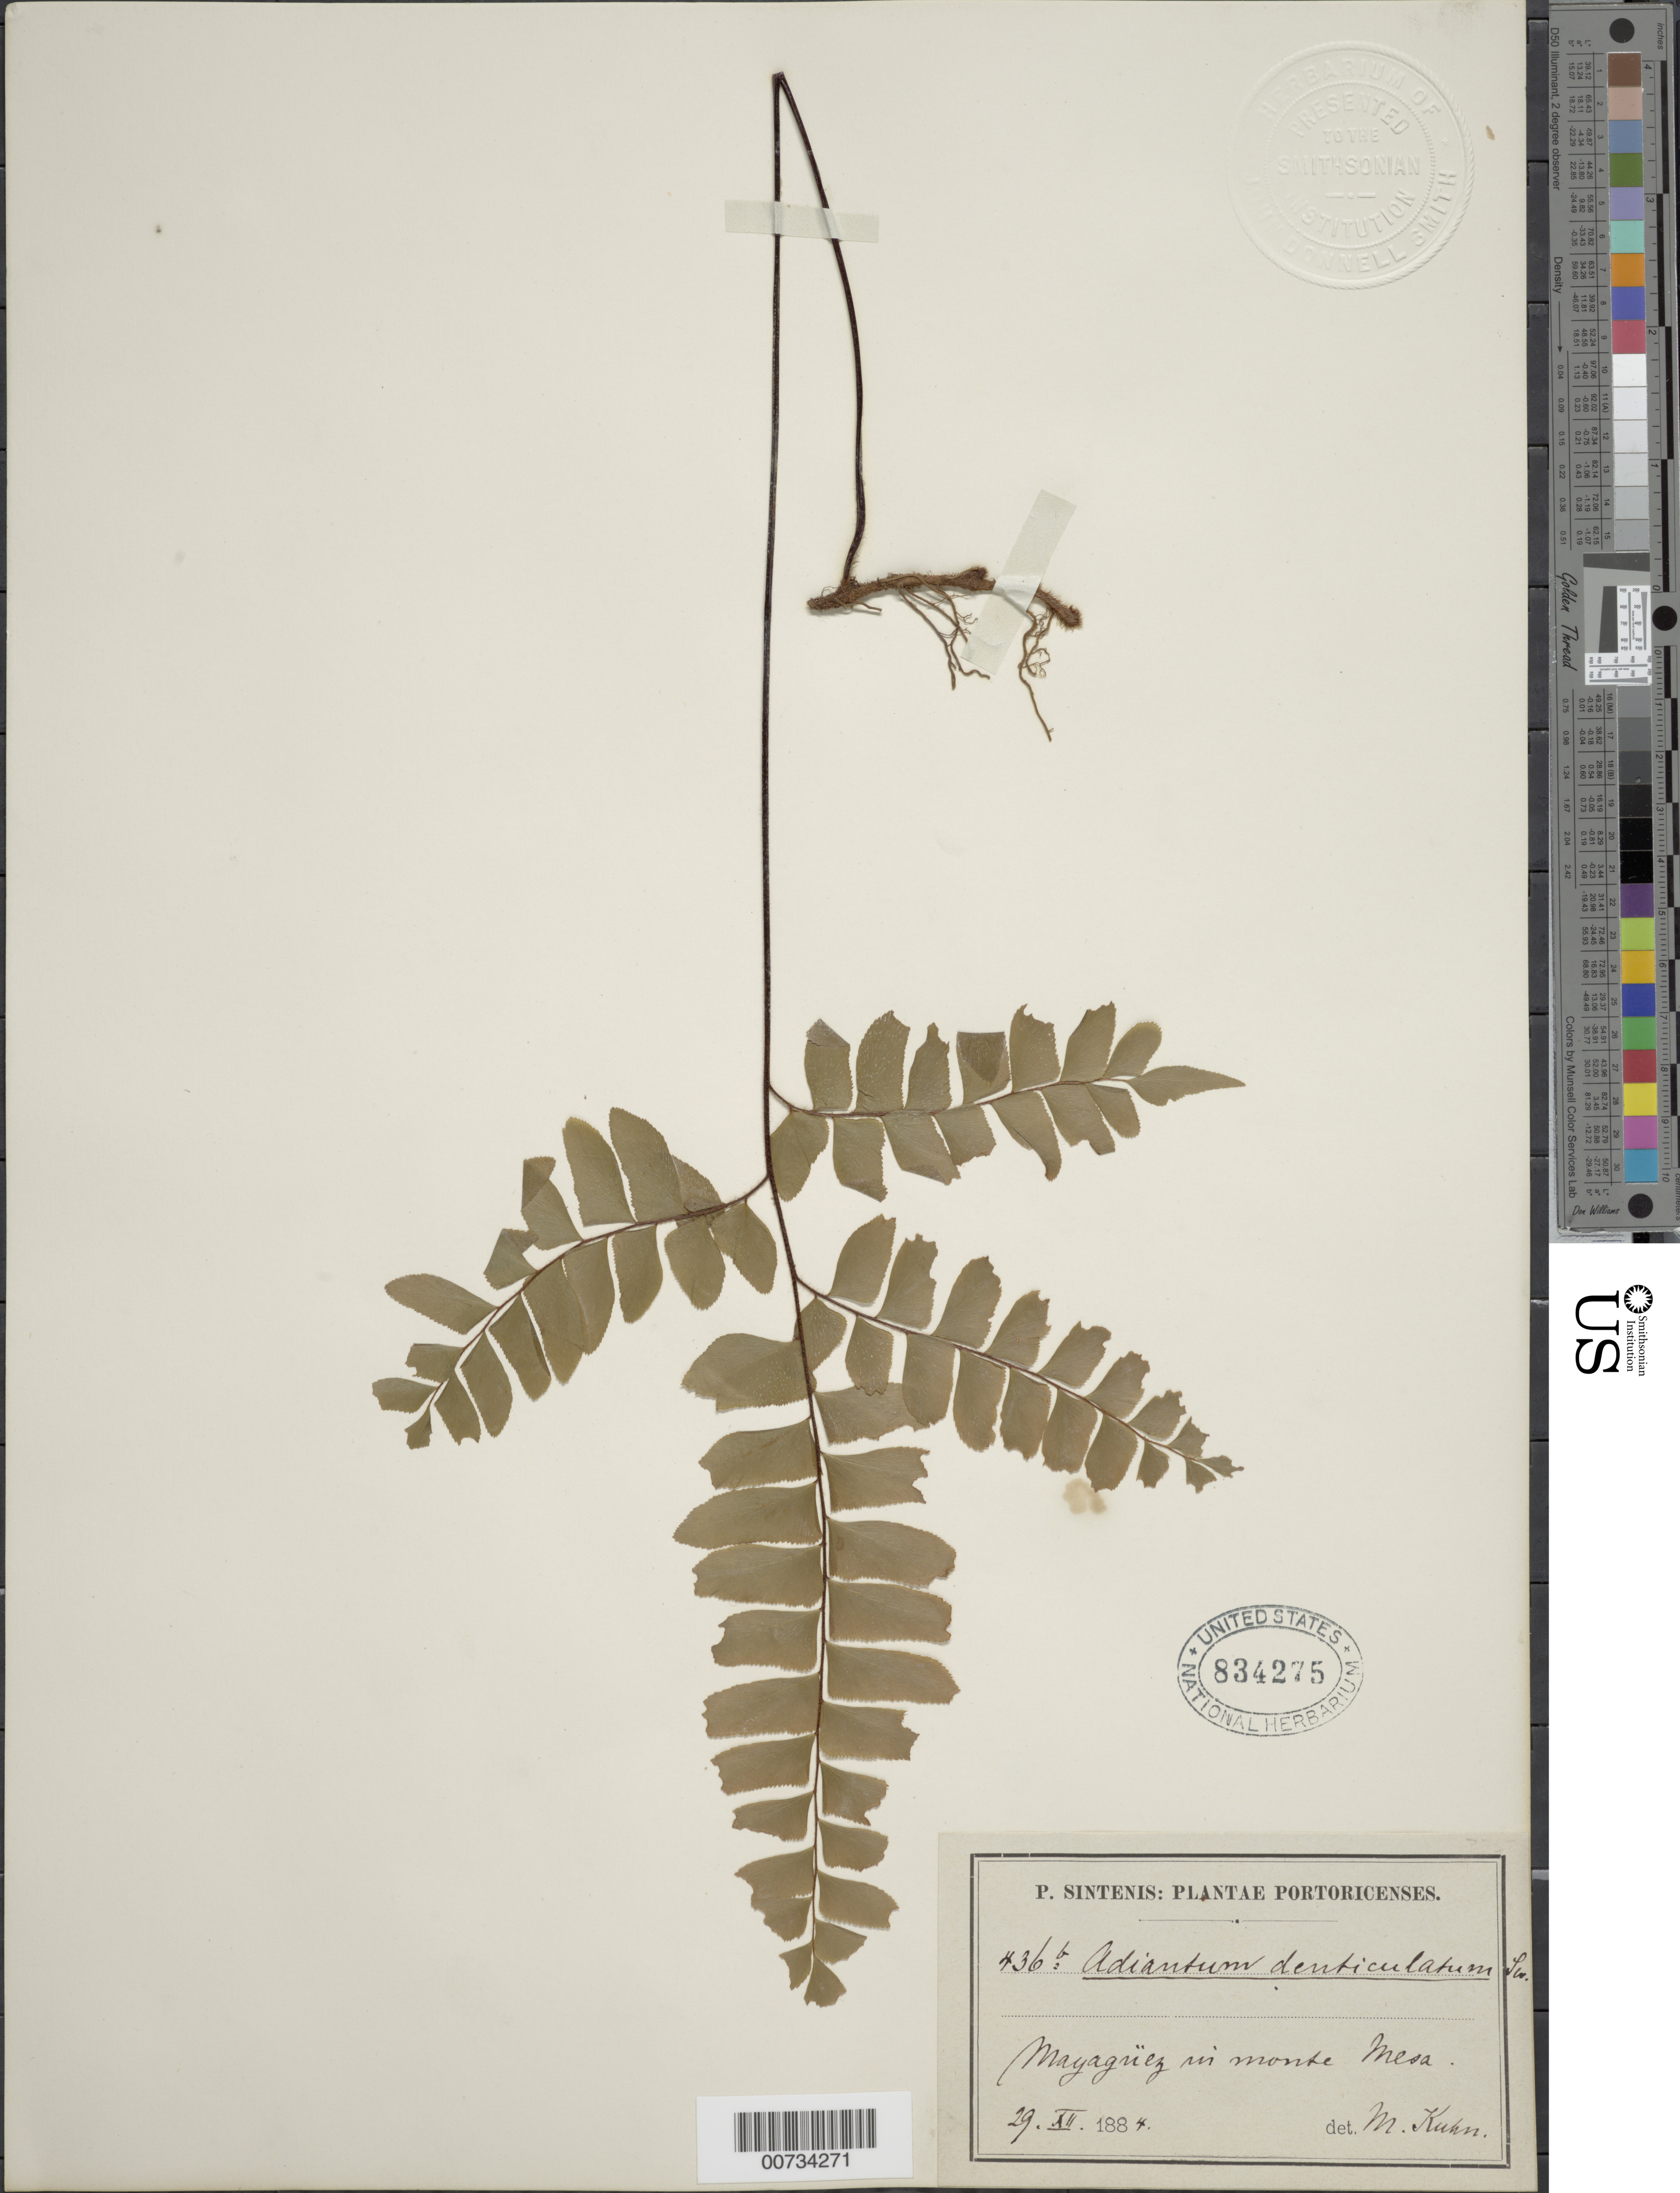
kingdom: Plantae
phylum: Tracheophyta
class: Polypodiopsida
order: Polypodiales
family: Pteridaceae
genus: Adiantum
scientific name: Adiantum latifolium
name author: Lam.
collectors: P. Sintenis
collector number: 436b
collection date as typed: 29 Dec 1884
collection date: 1884-12-29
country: Puerto Rico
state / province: Mayagüez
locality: Mayaguez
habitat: In Monte Mesa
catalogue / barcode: US 834275